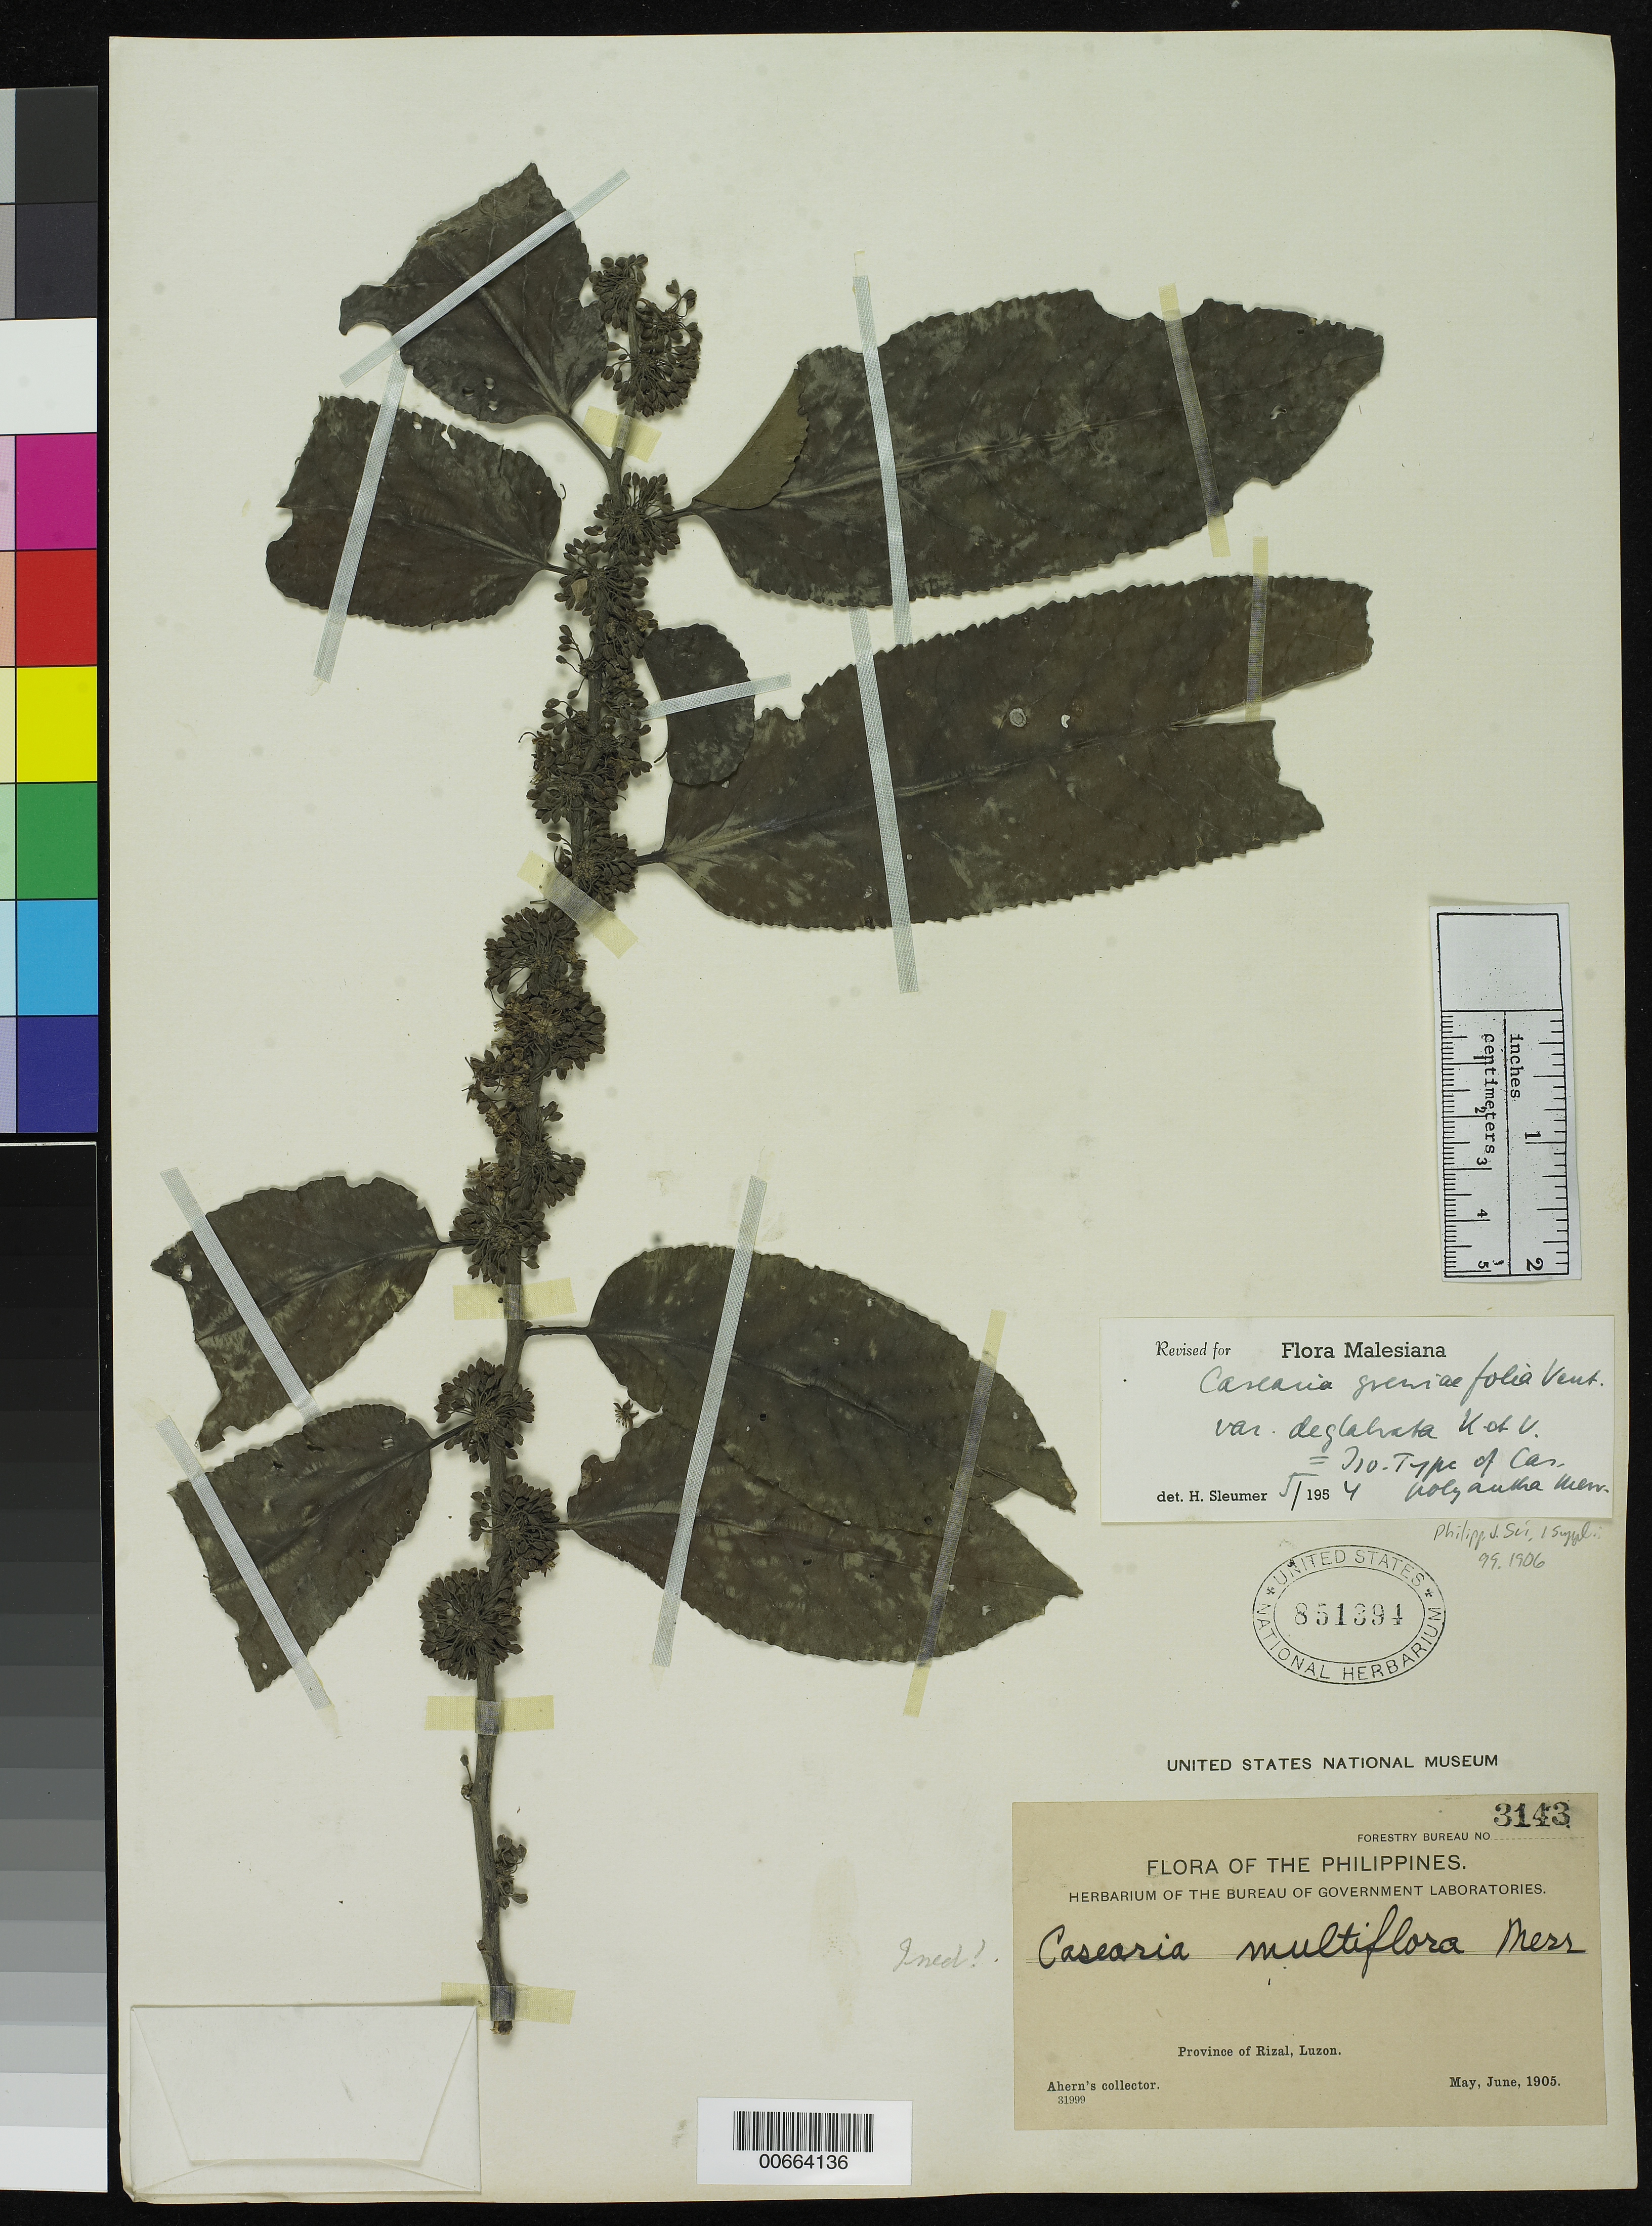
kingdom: Plantae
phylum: Tracheophyta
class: Magnoliopsida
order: Malpighiales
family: Salicaceae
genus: Casearia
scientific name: Casearia polyantha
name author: Merr.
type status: Holotype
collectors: Ahern's collector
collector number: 3143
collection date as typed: May 1905 and -- Jun 1905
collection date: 1905-05,1905-06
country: Philippines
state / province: Calabarzon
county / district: Rizal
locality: Luzon.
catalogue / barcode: US 851394